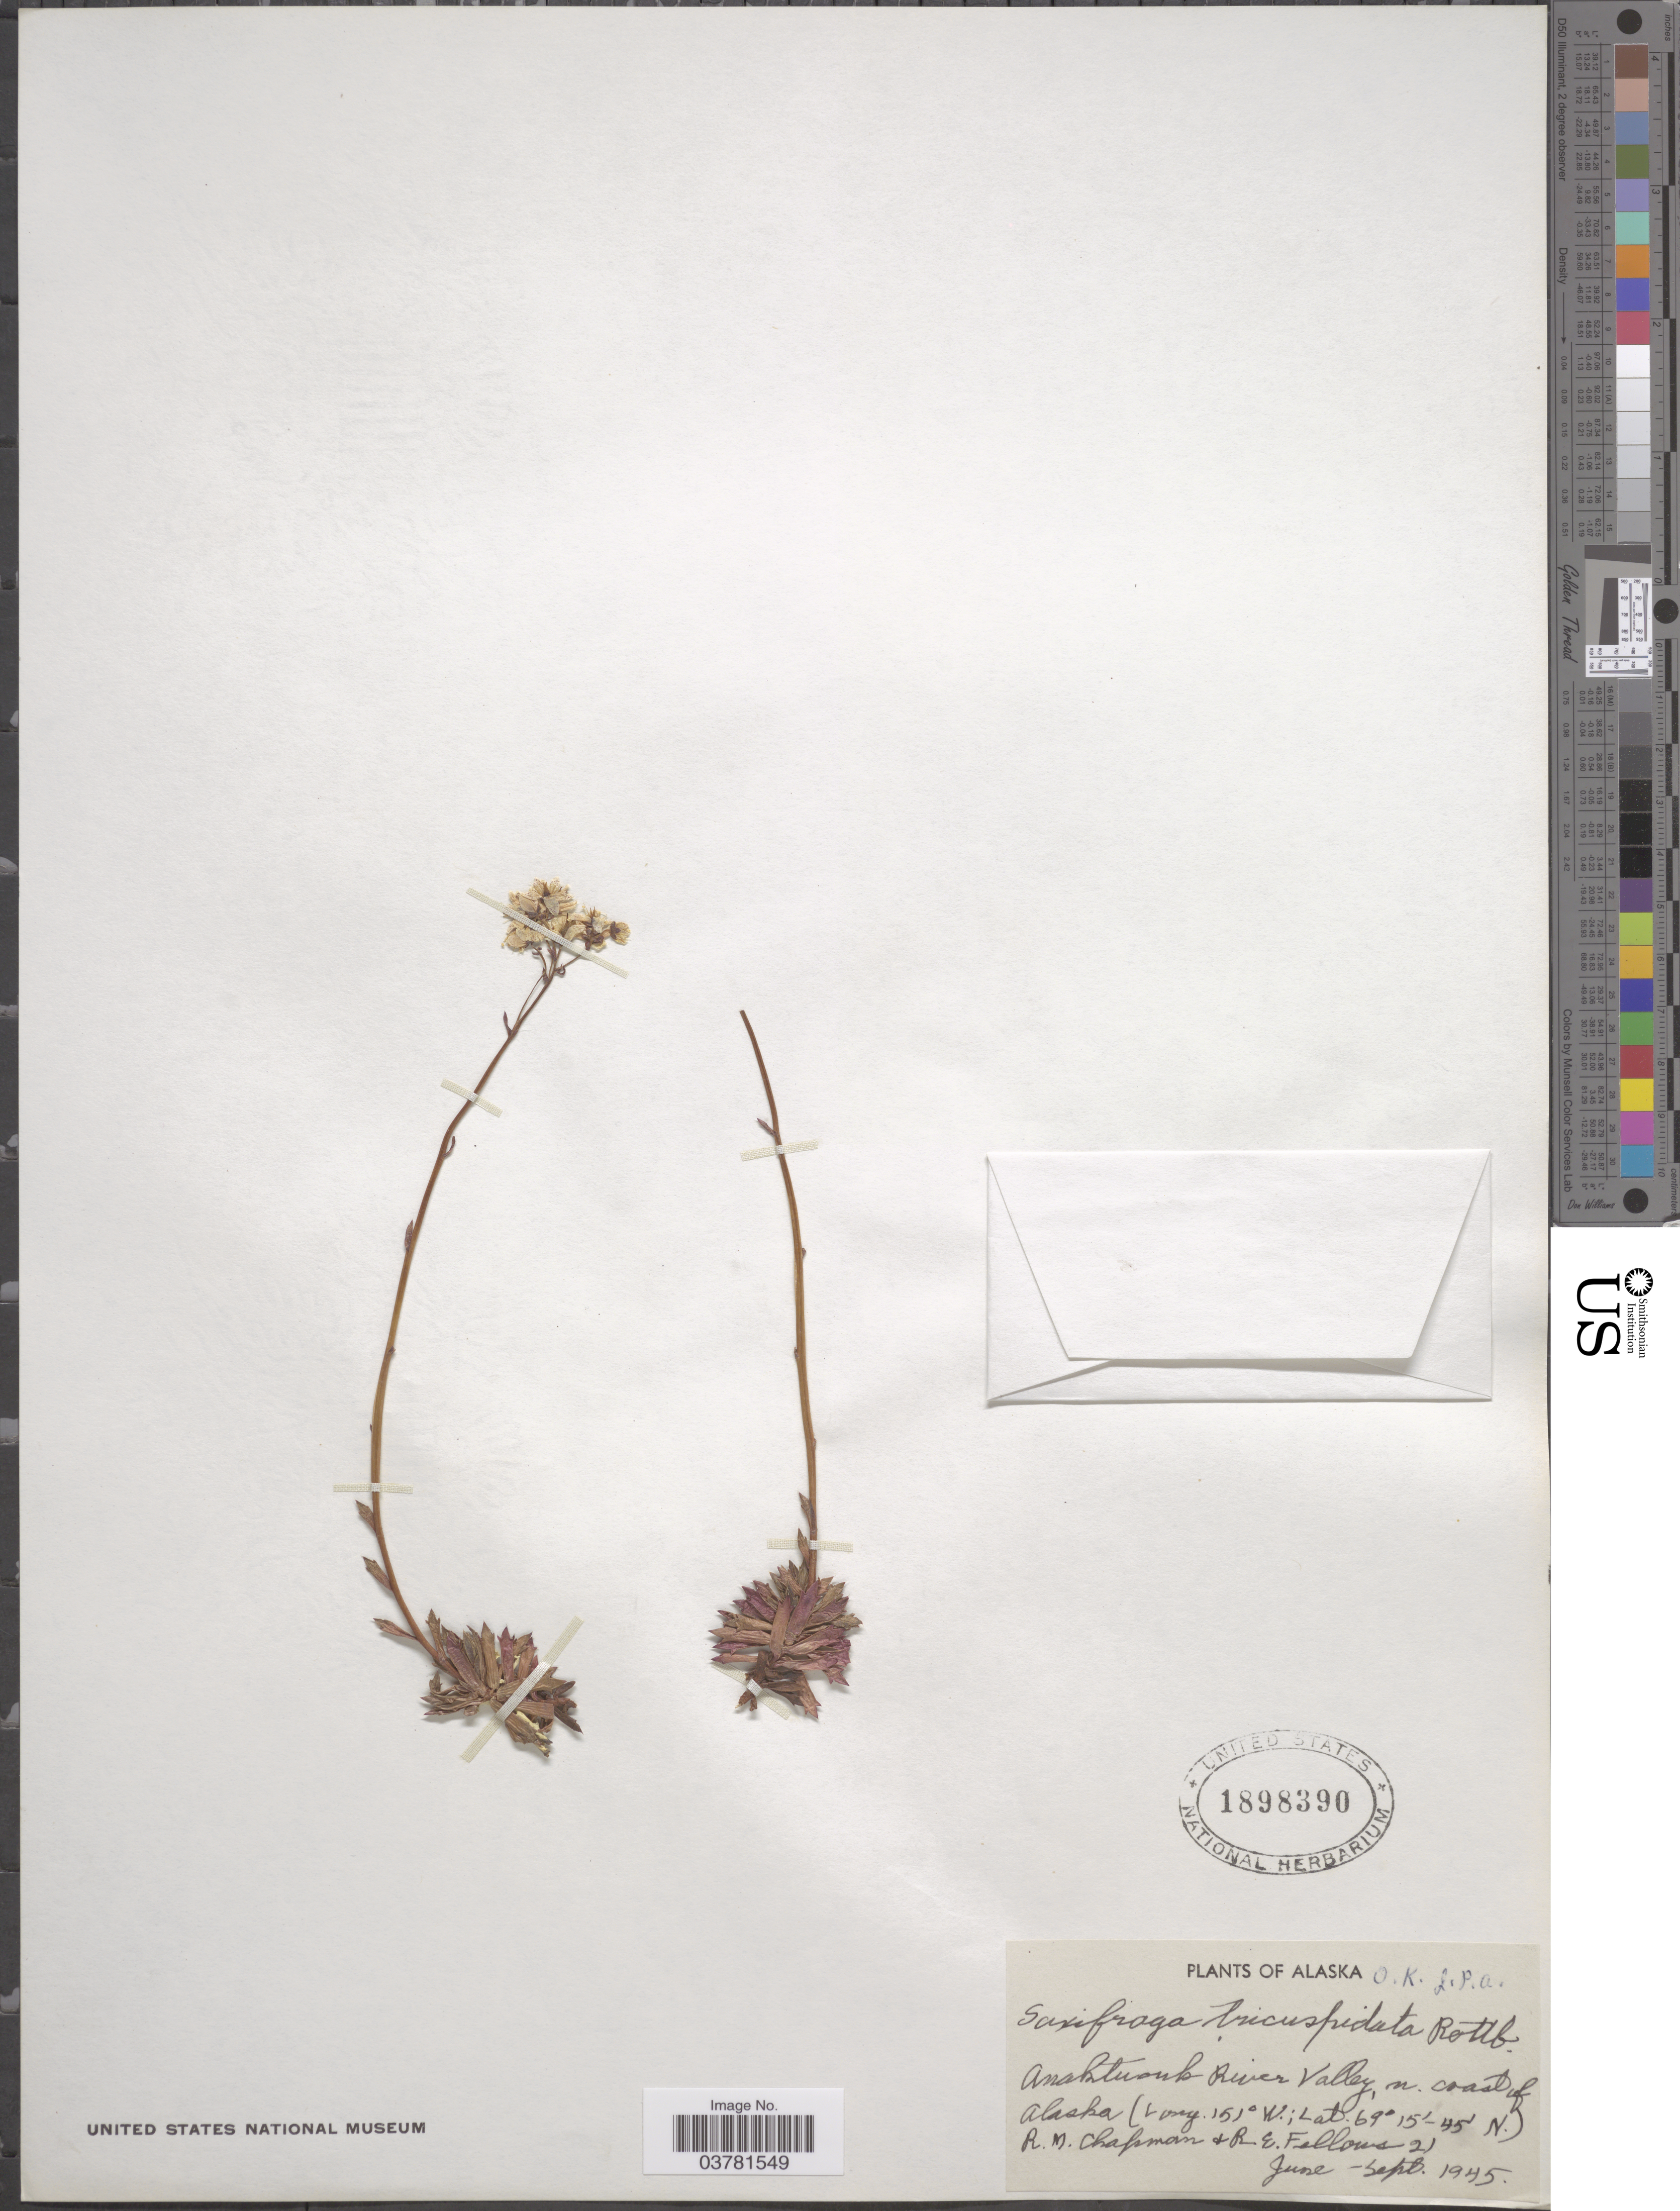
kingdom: Plantae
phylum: Tracheophyta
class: Magnoliopsida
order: Saxifragales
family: Saxifragaceae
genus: Saxifraga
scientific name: Saxifraga tricuspidata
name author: Rottb.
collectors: R. M. Chapman & R. Fellows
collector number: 21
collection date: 1945-06/1945-09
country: United States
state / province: Alaska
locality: Abaktuvuk River Valley, n. coast of Alaska.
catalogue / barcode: US 1898390